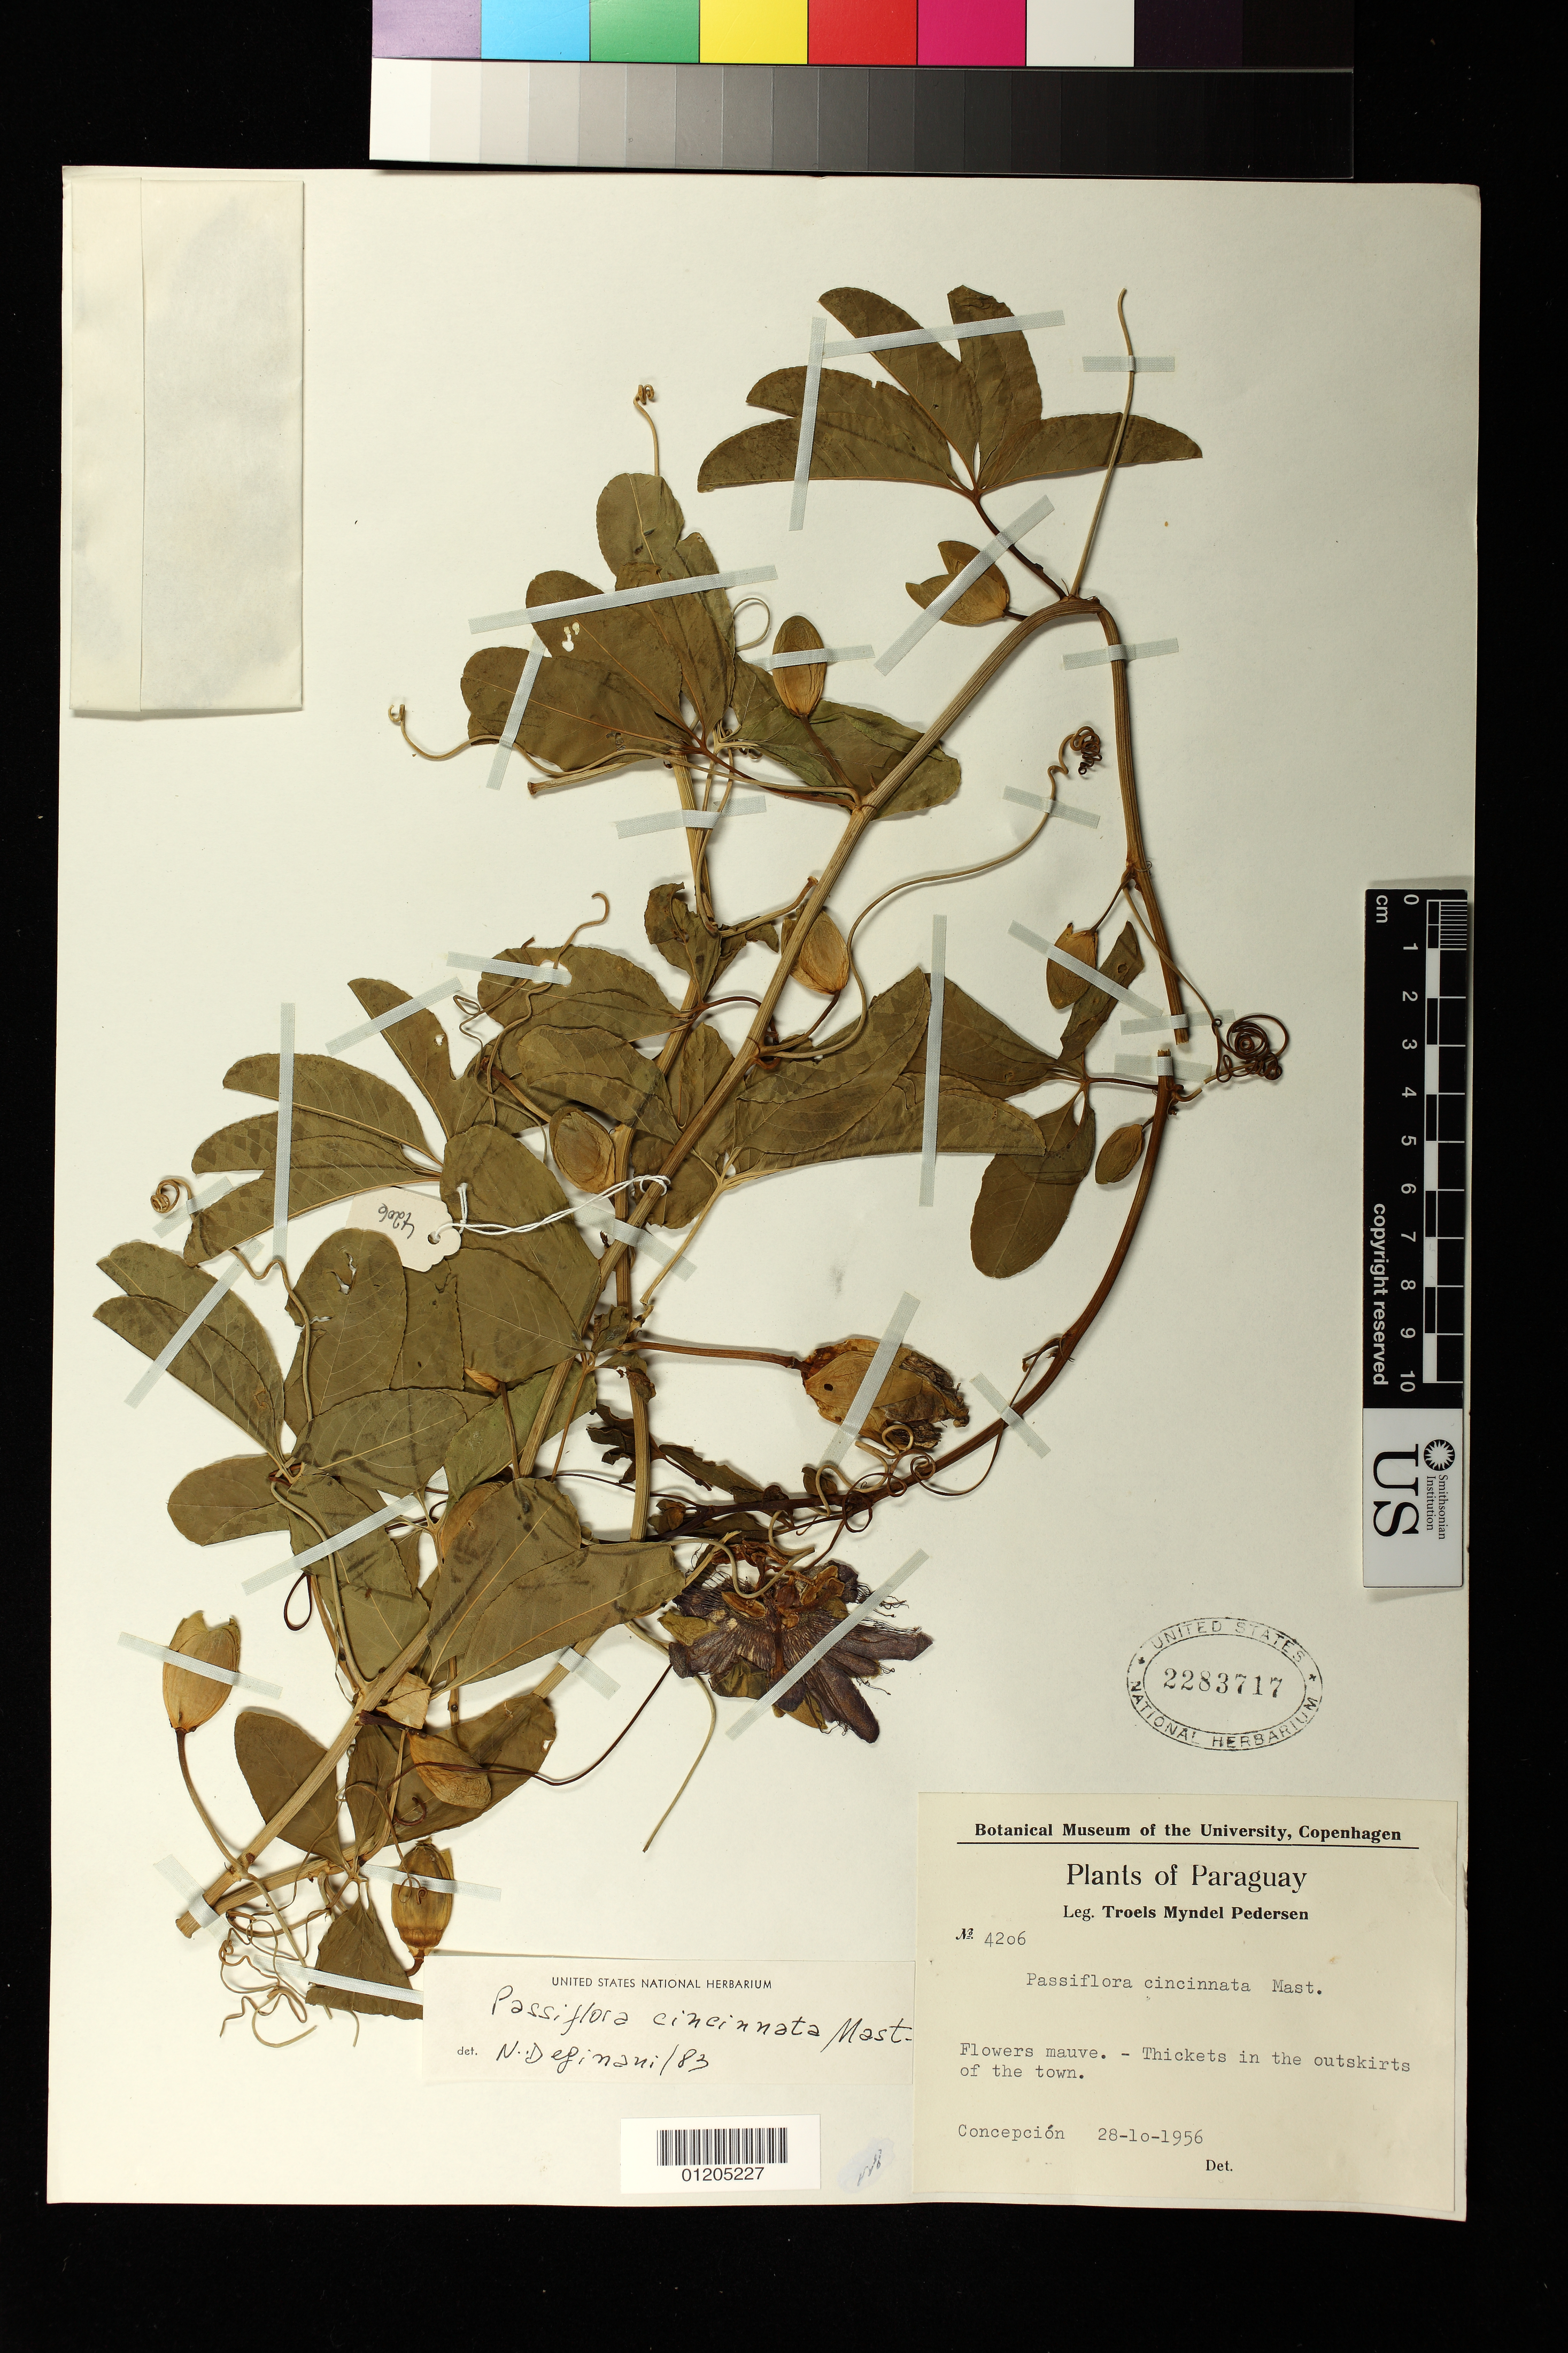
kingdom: Plantae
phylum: Tracheophyta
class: Magnoliopsida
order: Malpighiales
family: Passifloraceae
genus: Passiflora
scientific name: Passiflora cincinnata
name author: Mast.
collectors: T. M. Pedersen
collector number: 4206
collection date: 1956-10-28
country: Paraguay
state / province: Concepcion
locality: thickets in the outskirts of the town.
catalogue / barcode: US 2283717